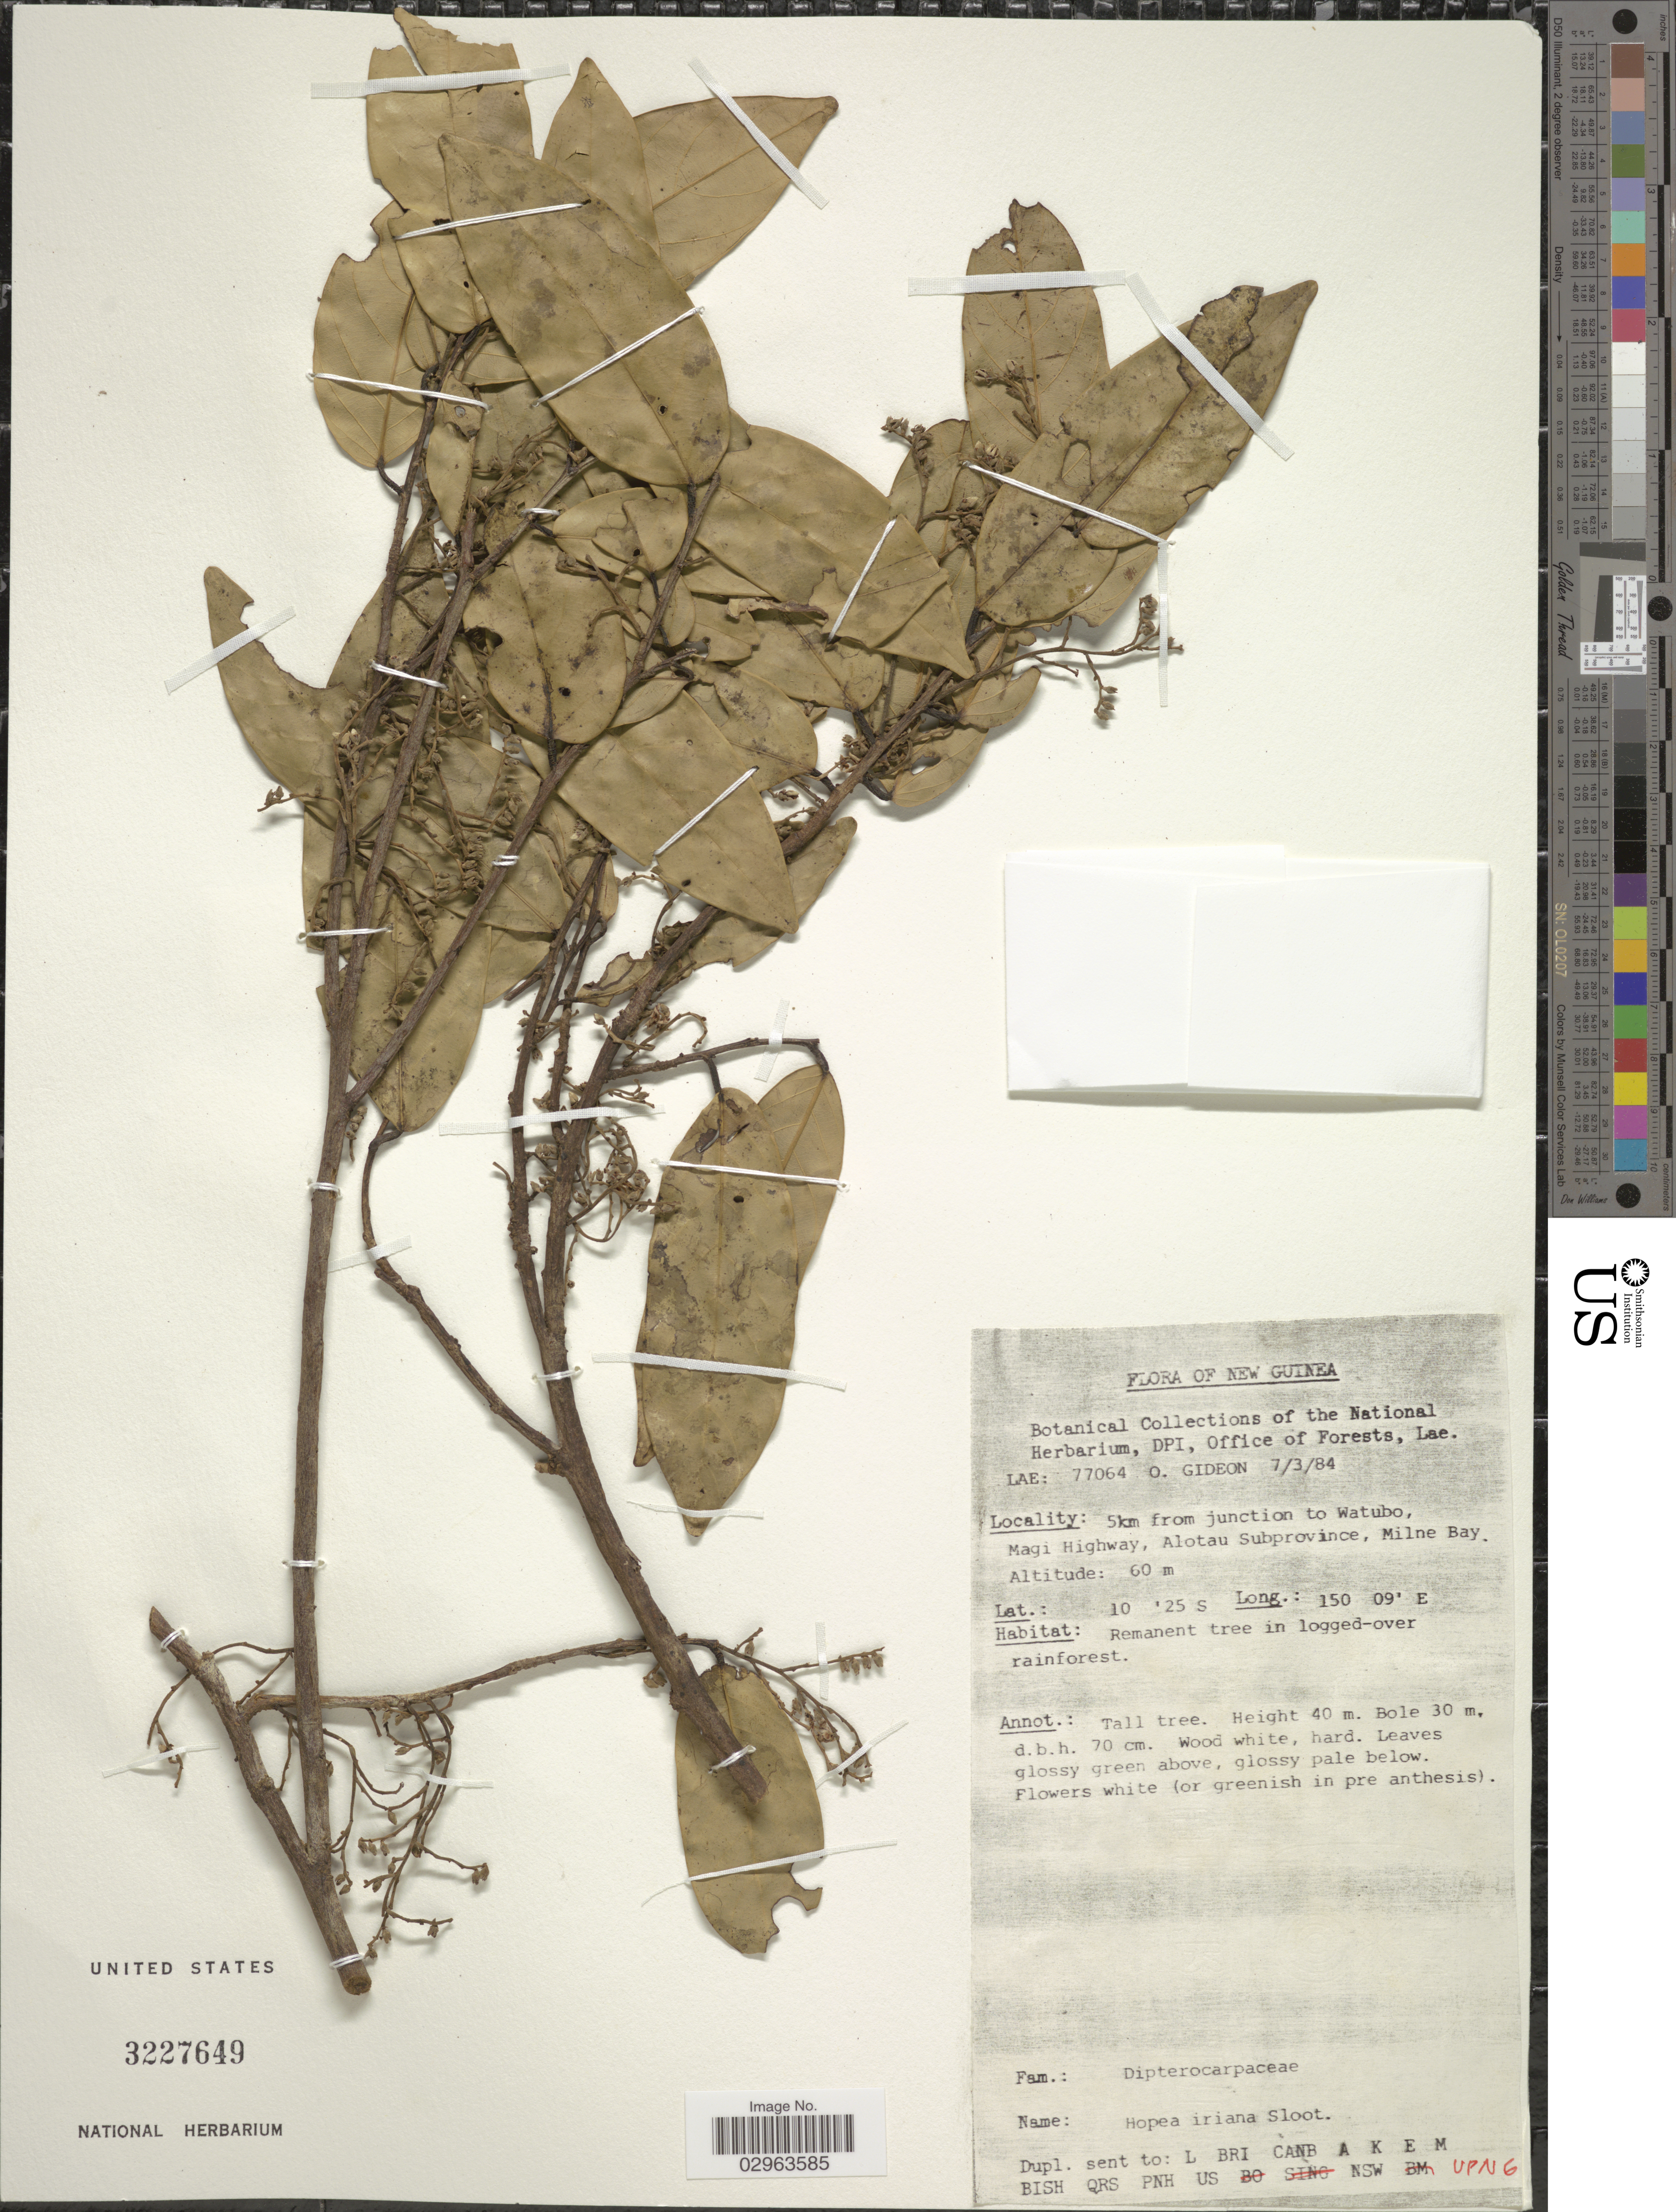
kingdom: Plantae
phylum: Tracheophyta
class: Magnoliopsida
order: Malvales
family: Dipterocarpaceae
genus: Hopea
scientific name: Hopea iriana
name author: Slooten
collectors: O. Gideon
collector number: LAE:77064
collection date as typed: Transcribed d/m/y: 7/3/84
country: Papua New Guinea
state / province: Milne Bay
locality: New Guinea. 5km from junction to Watubo, Magi Highway, Alotau Subprovince, Milne Bay.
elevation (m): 60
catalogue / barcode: US 3227649